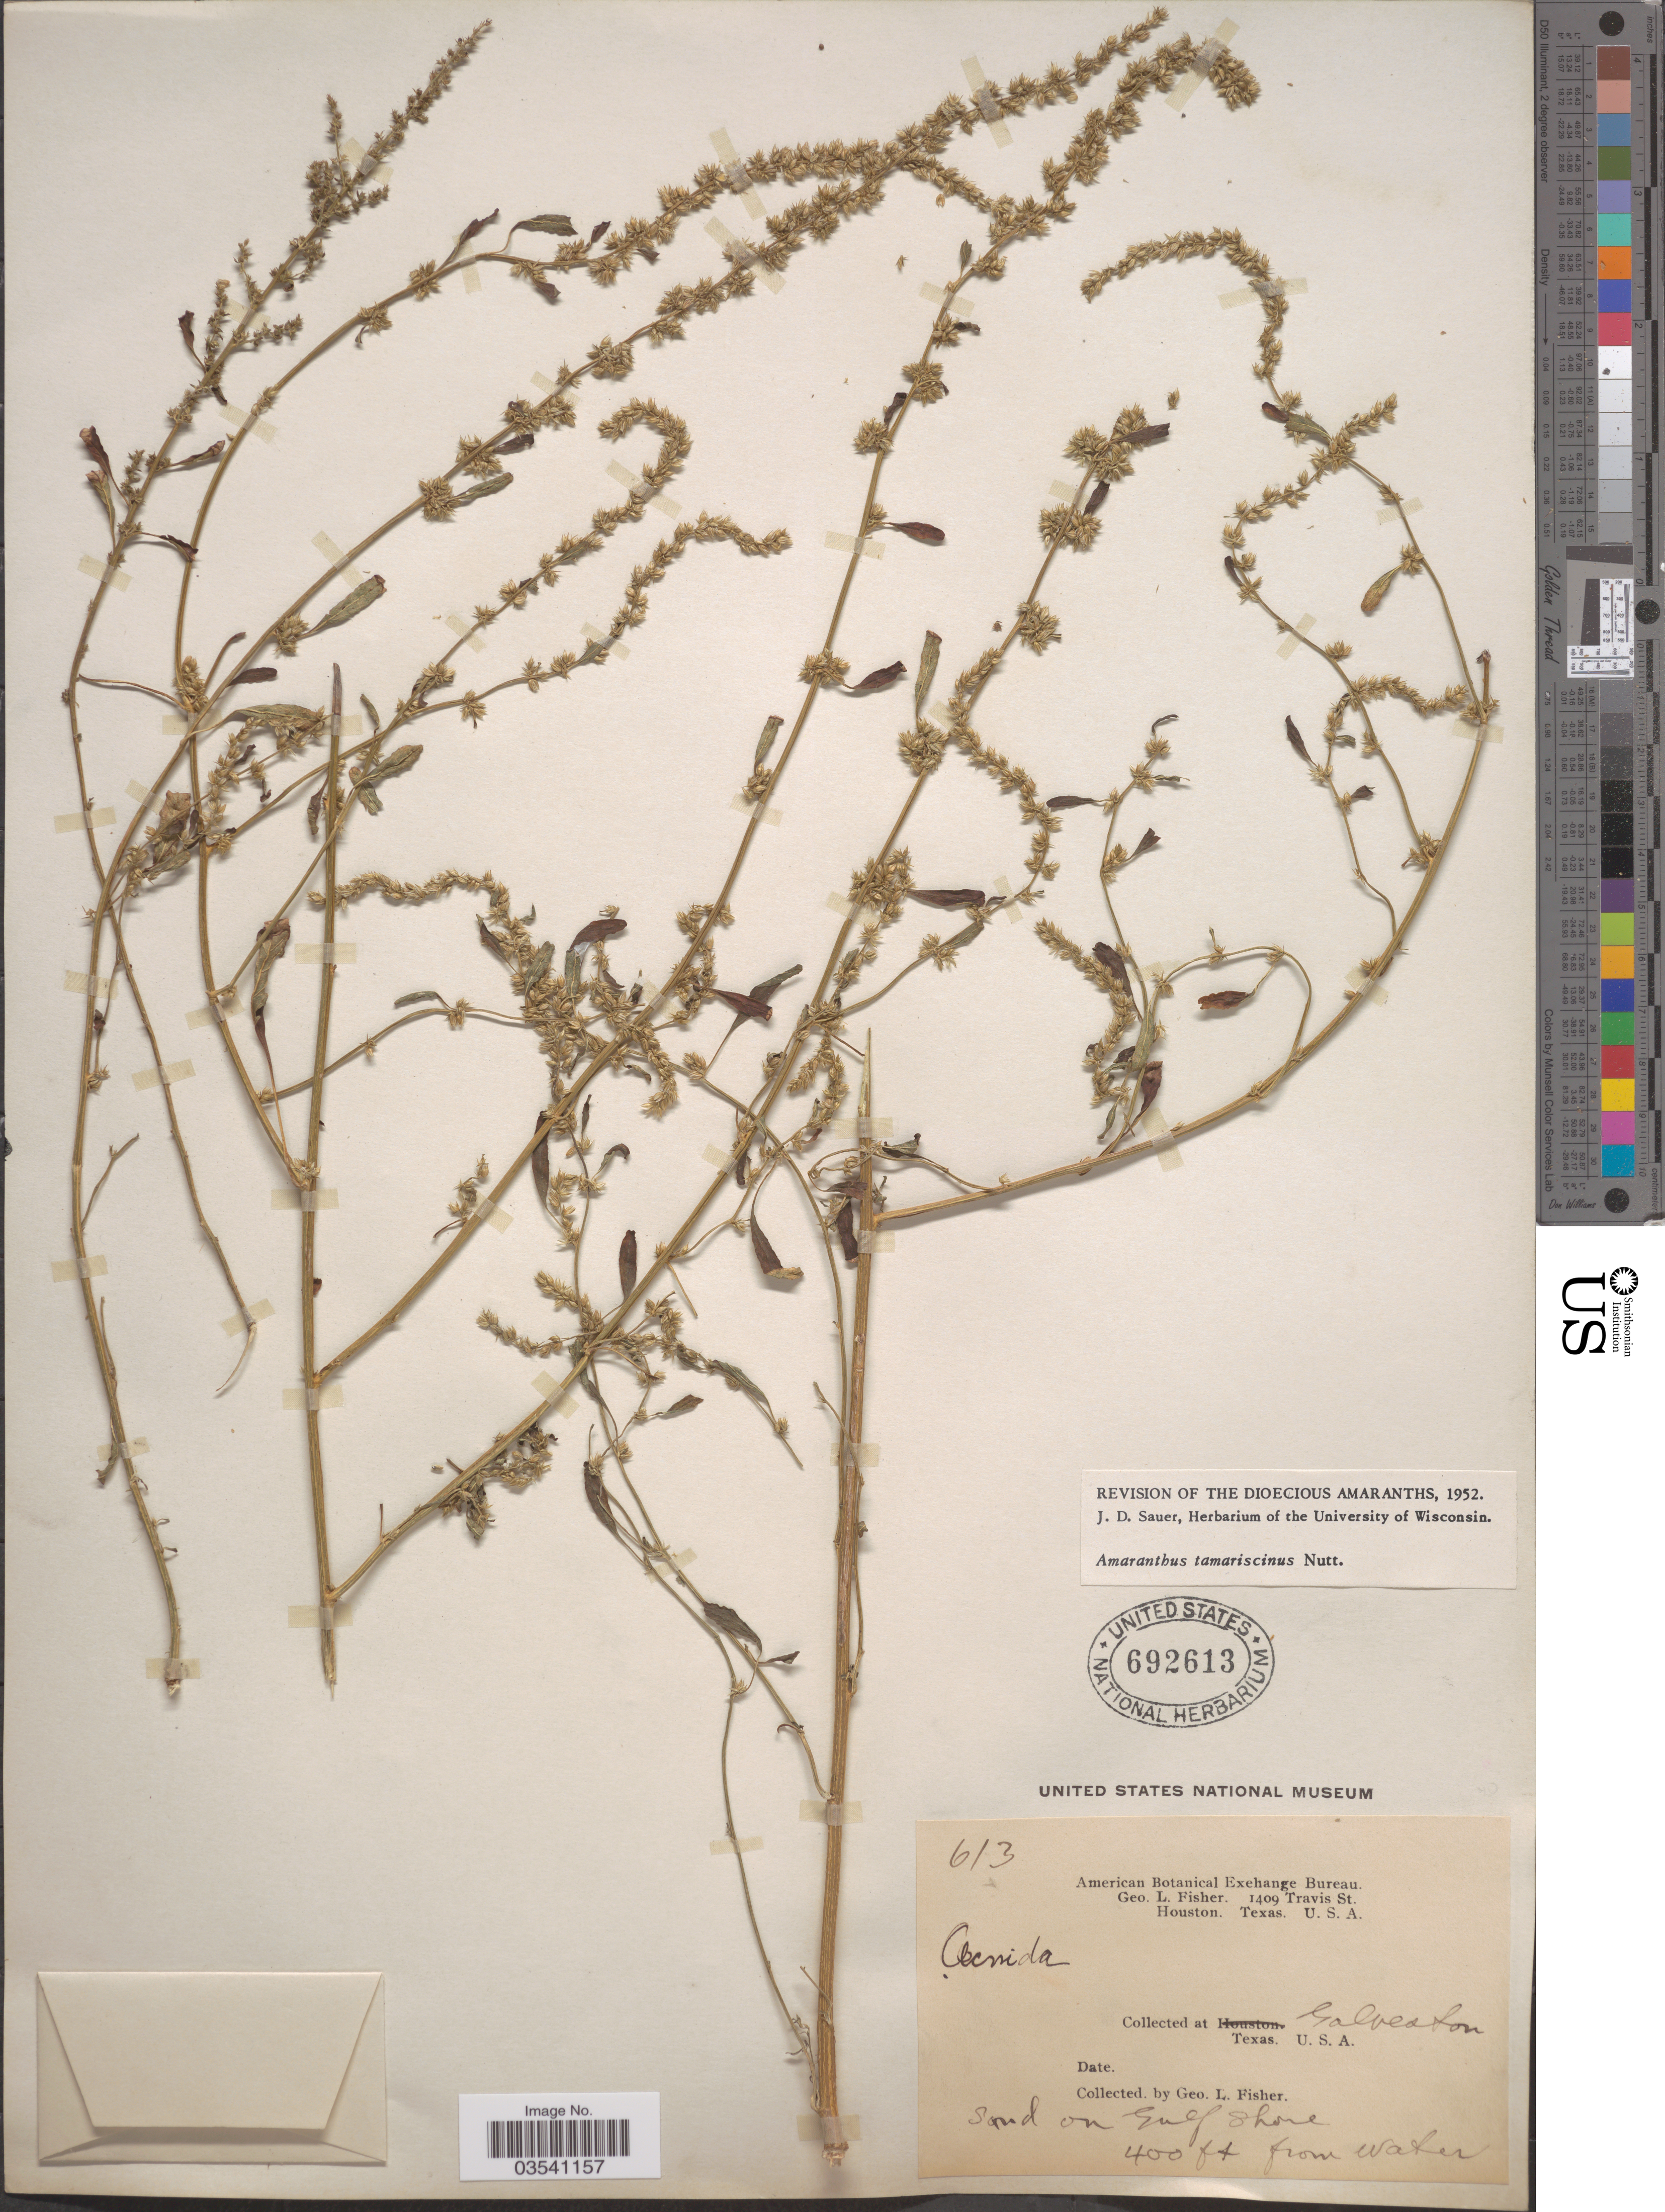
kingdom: Plantae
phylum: Tracheophyta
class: Magnoliopsida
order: Caryophyllales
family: Amaranthaceae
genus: Amaranthus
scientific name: Amaranthus tamariscinus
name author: Nutt.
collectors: G. L. Fisher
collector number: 613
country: United States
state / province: Texas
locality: Galveston. Sand on Gulf Shore 400 ft from water.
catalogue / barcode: US 692613